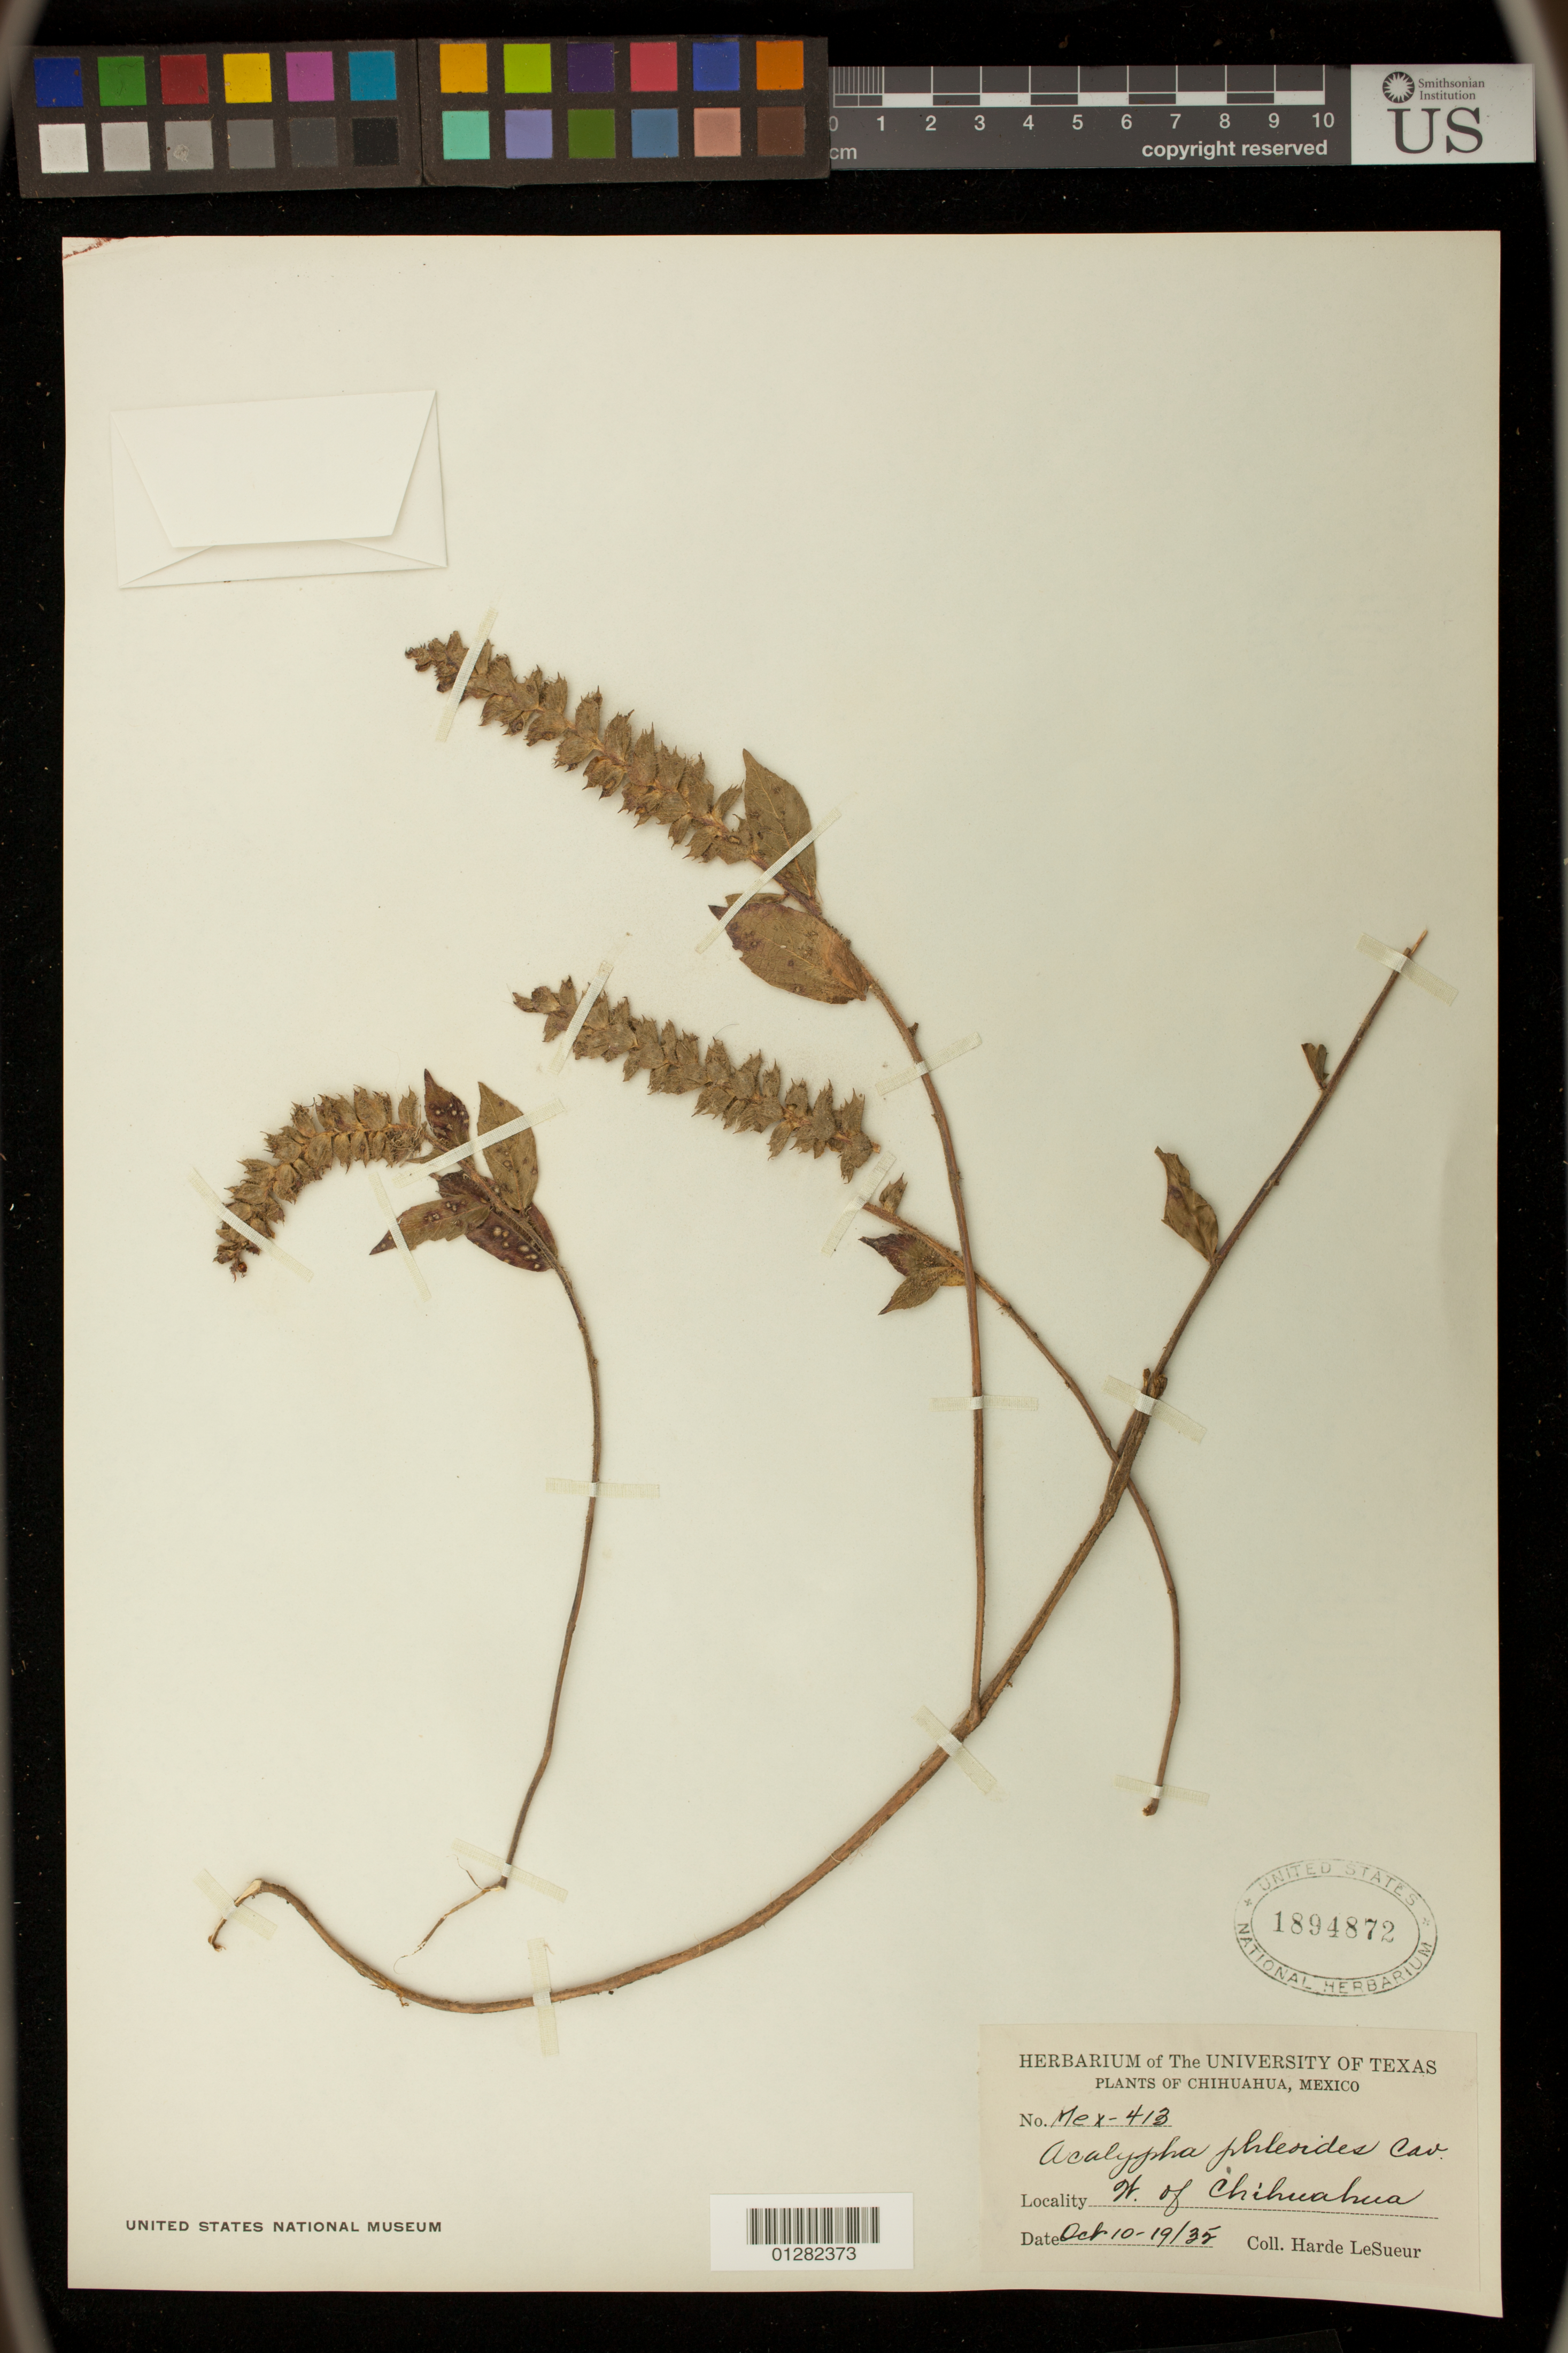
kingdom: Plantae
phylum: Tracheophyta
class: Magnoliopsida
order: Malpighiales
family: Euphorbiaceae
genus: Acalypha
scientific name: Acalypha phleoides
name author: Cav.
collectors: G. B. Hinton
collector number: Mex-413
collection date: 1935-10-10/1935-10-19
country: Mexico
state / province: Chihuahua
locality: W. of Chihuahua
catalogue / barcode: US 1894872